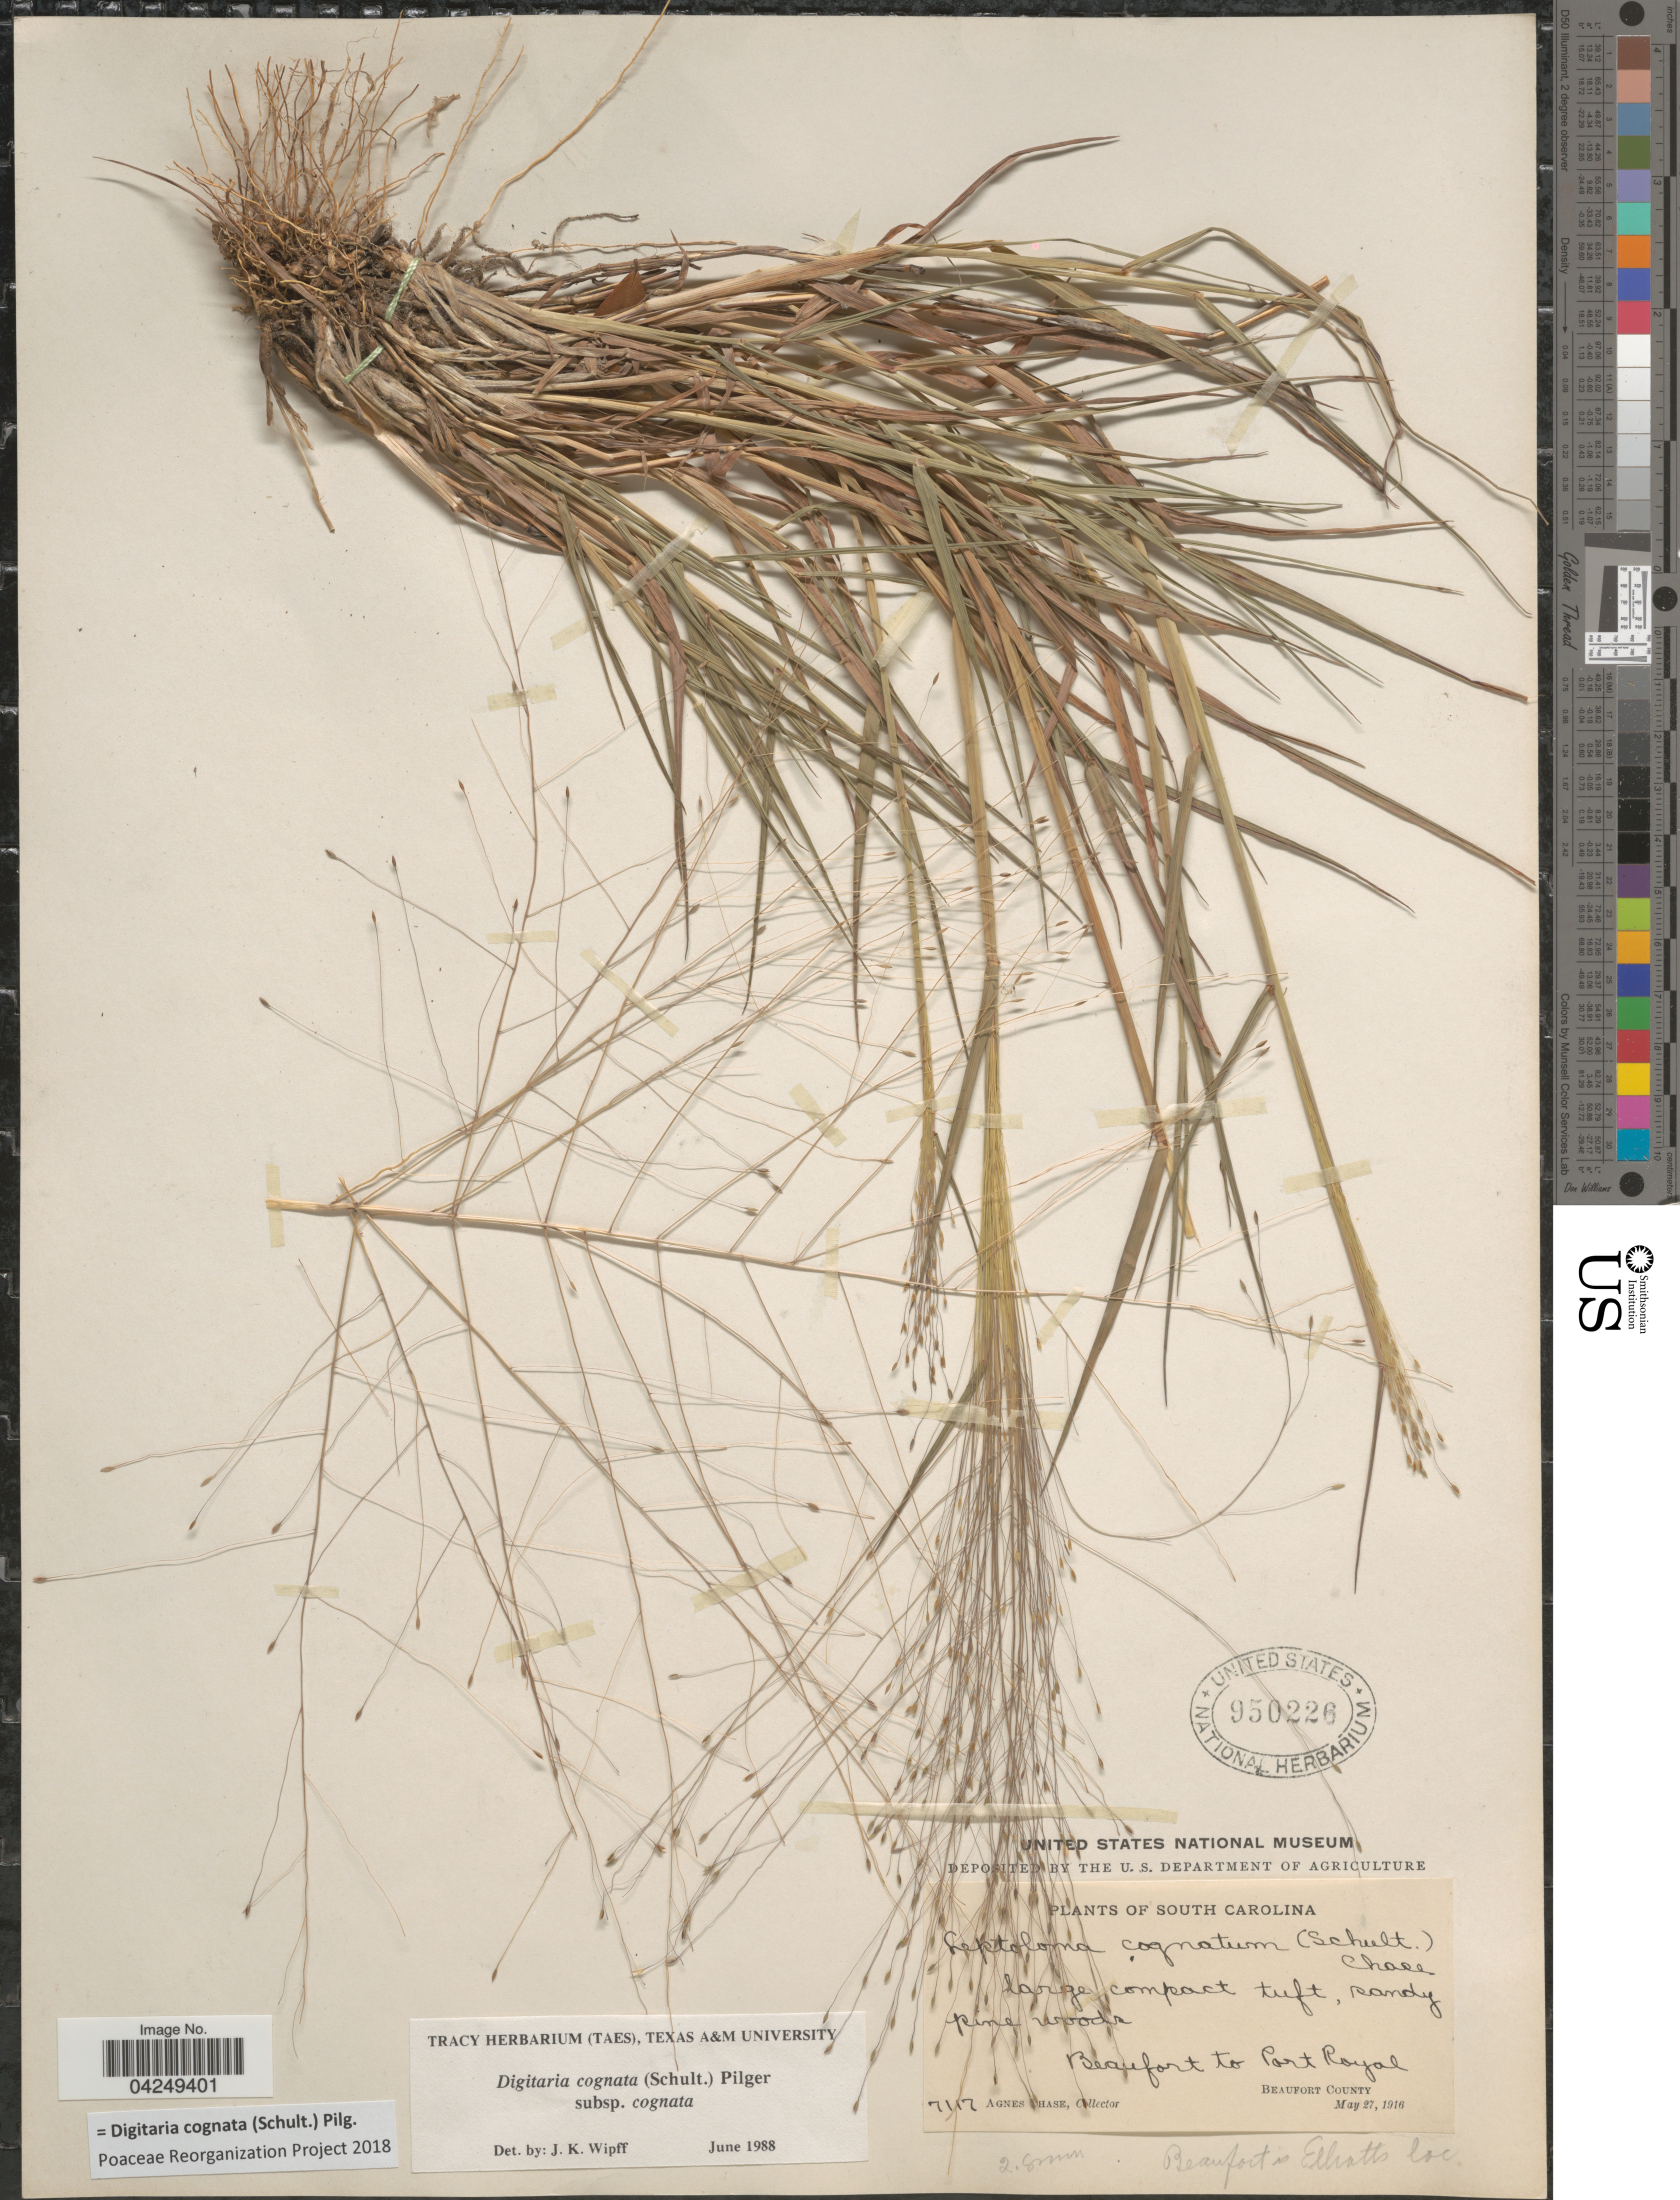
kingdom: Plantae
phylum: Tracheophyta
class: Liliopsida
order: Poales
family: Poaceae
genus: Digitaria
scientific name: Digitaria cognata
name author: (Scult.) Pilg.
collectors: A. Chase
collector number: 7117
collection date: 1916-05-27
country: United States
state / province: South Carolina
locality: Sandy pine woods, Beaufort to Port Royal. Beaufort County.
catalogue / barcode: US 950226